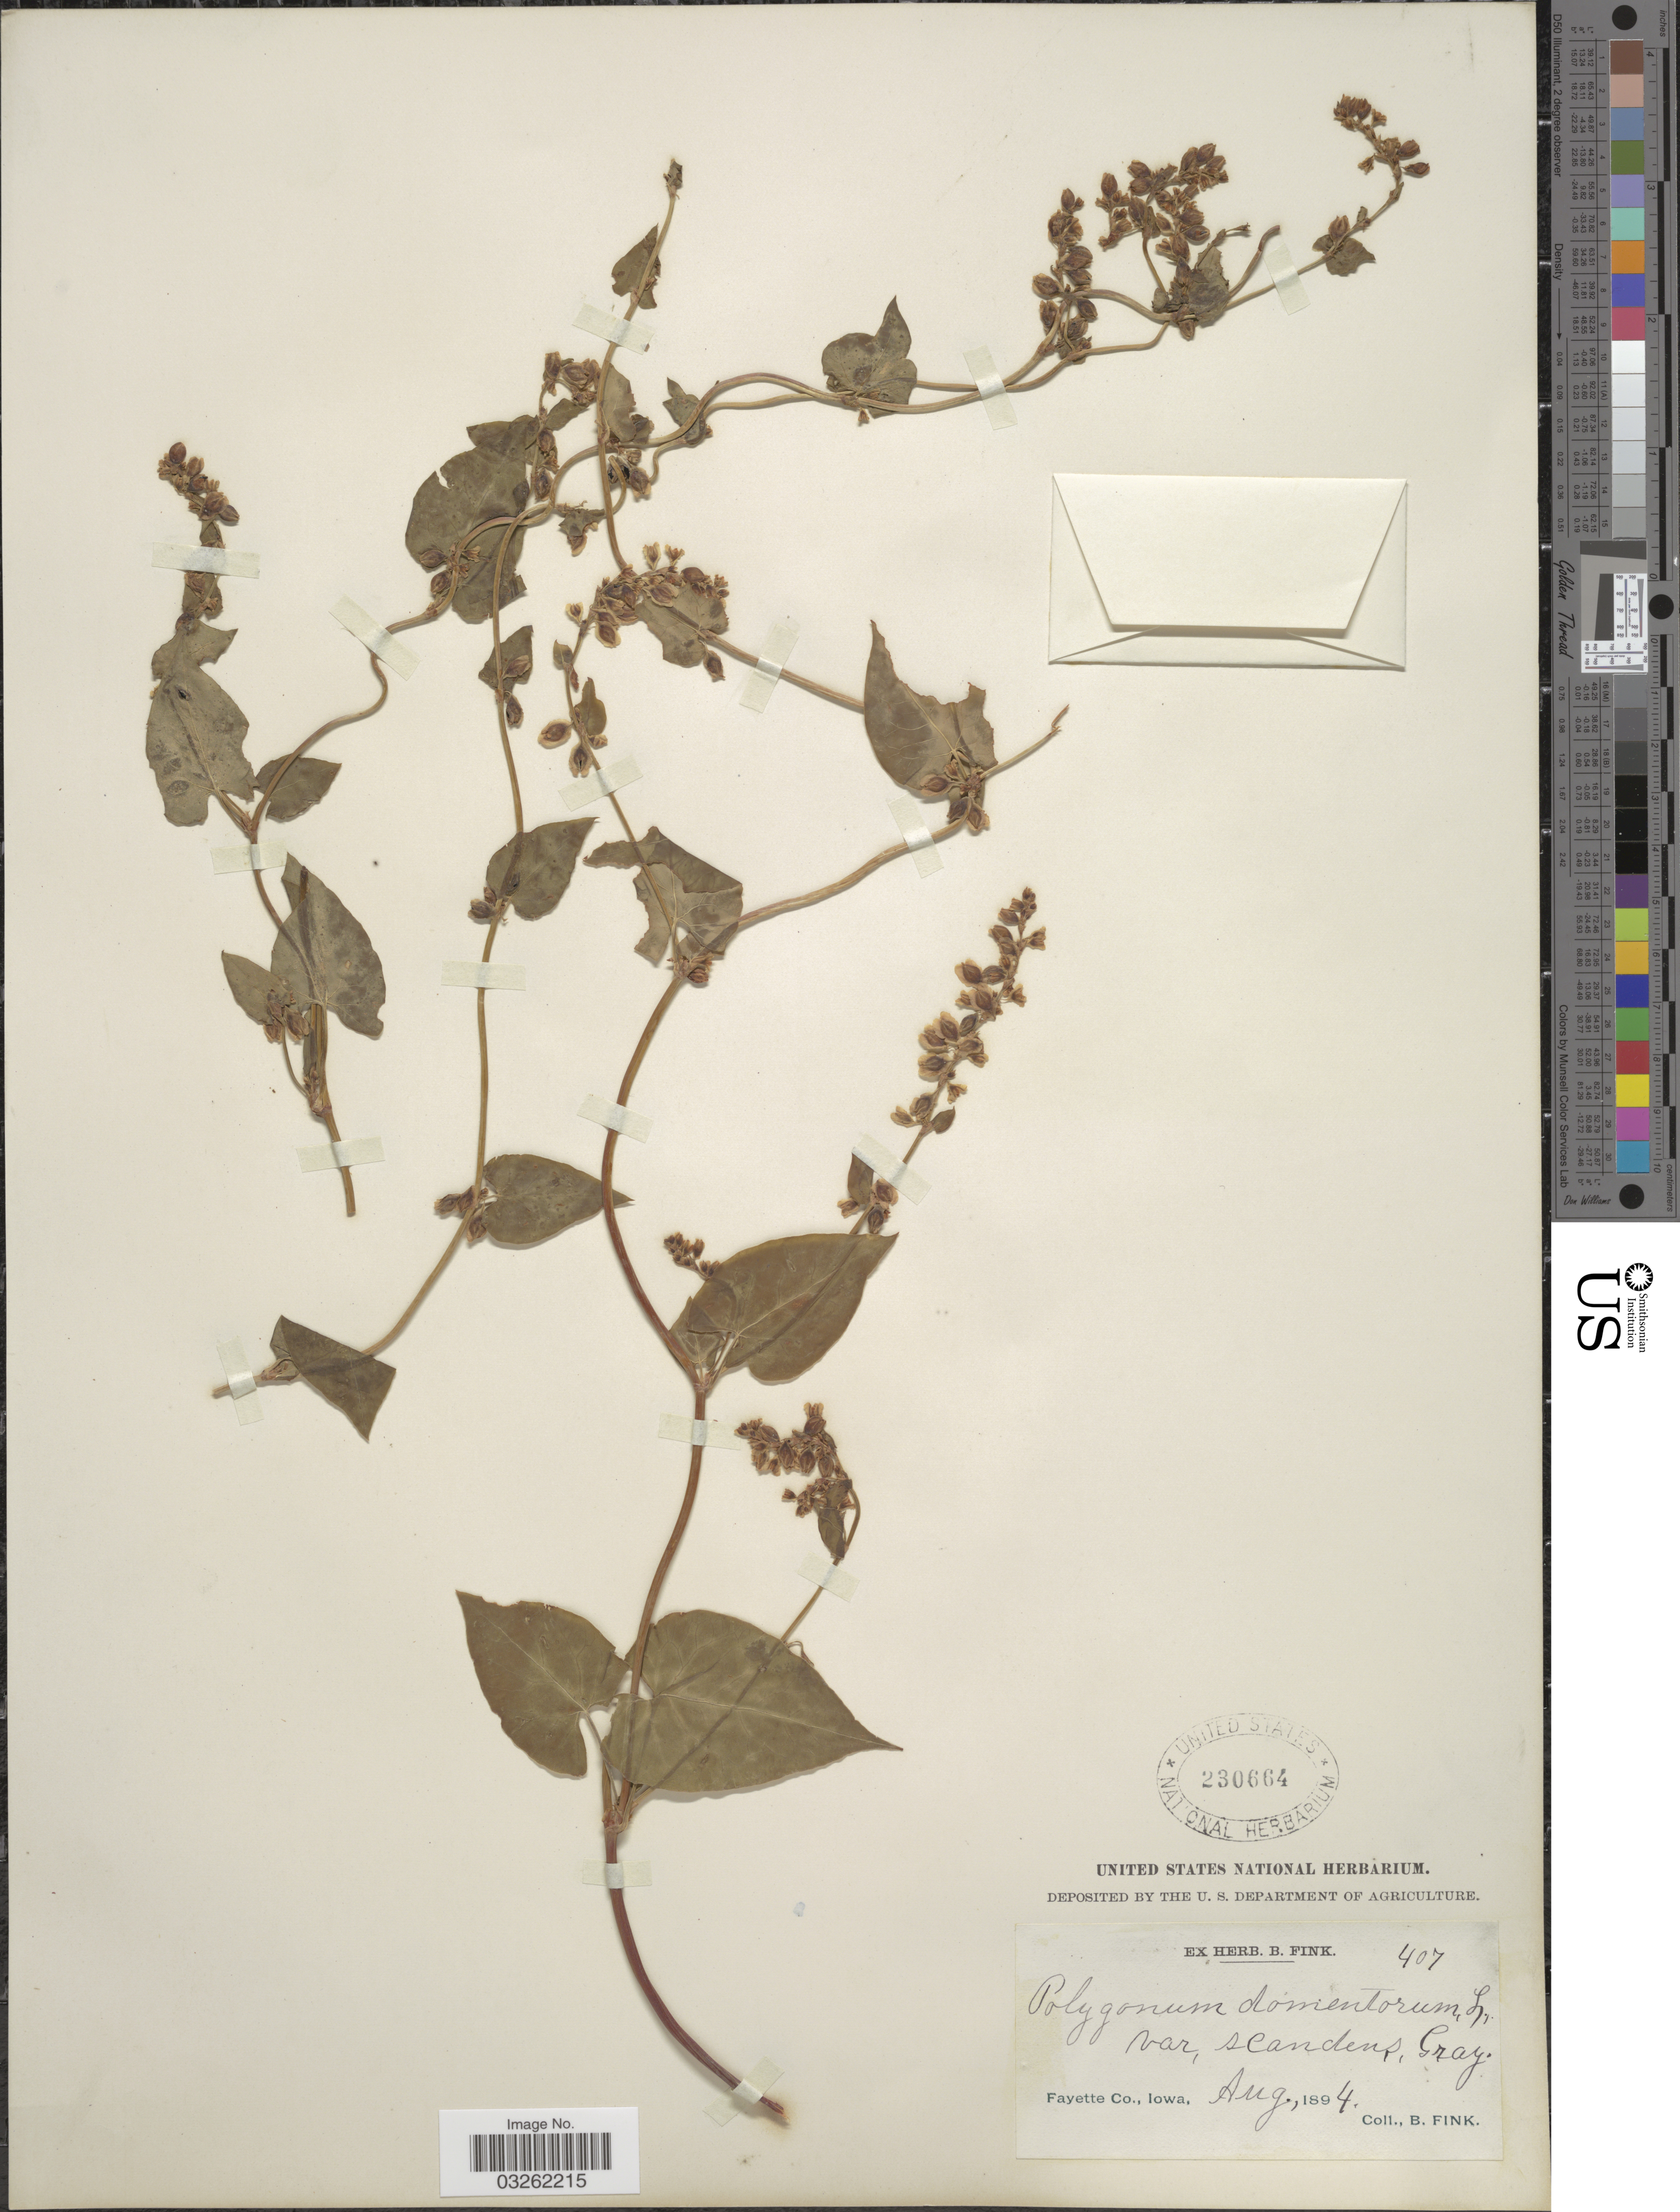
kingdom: Plantae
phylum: Tracheophyta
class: Magnoliopsida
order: Caryophyllales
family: Polygonaceae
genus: Fallopia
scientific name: Fallopia scandens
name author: (L.) Holub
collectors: B. Fink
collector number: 407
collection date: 1894-08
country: United States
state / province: Iowa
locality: Fayette Co.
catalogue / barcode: US 230664